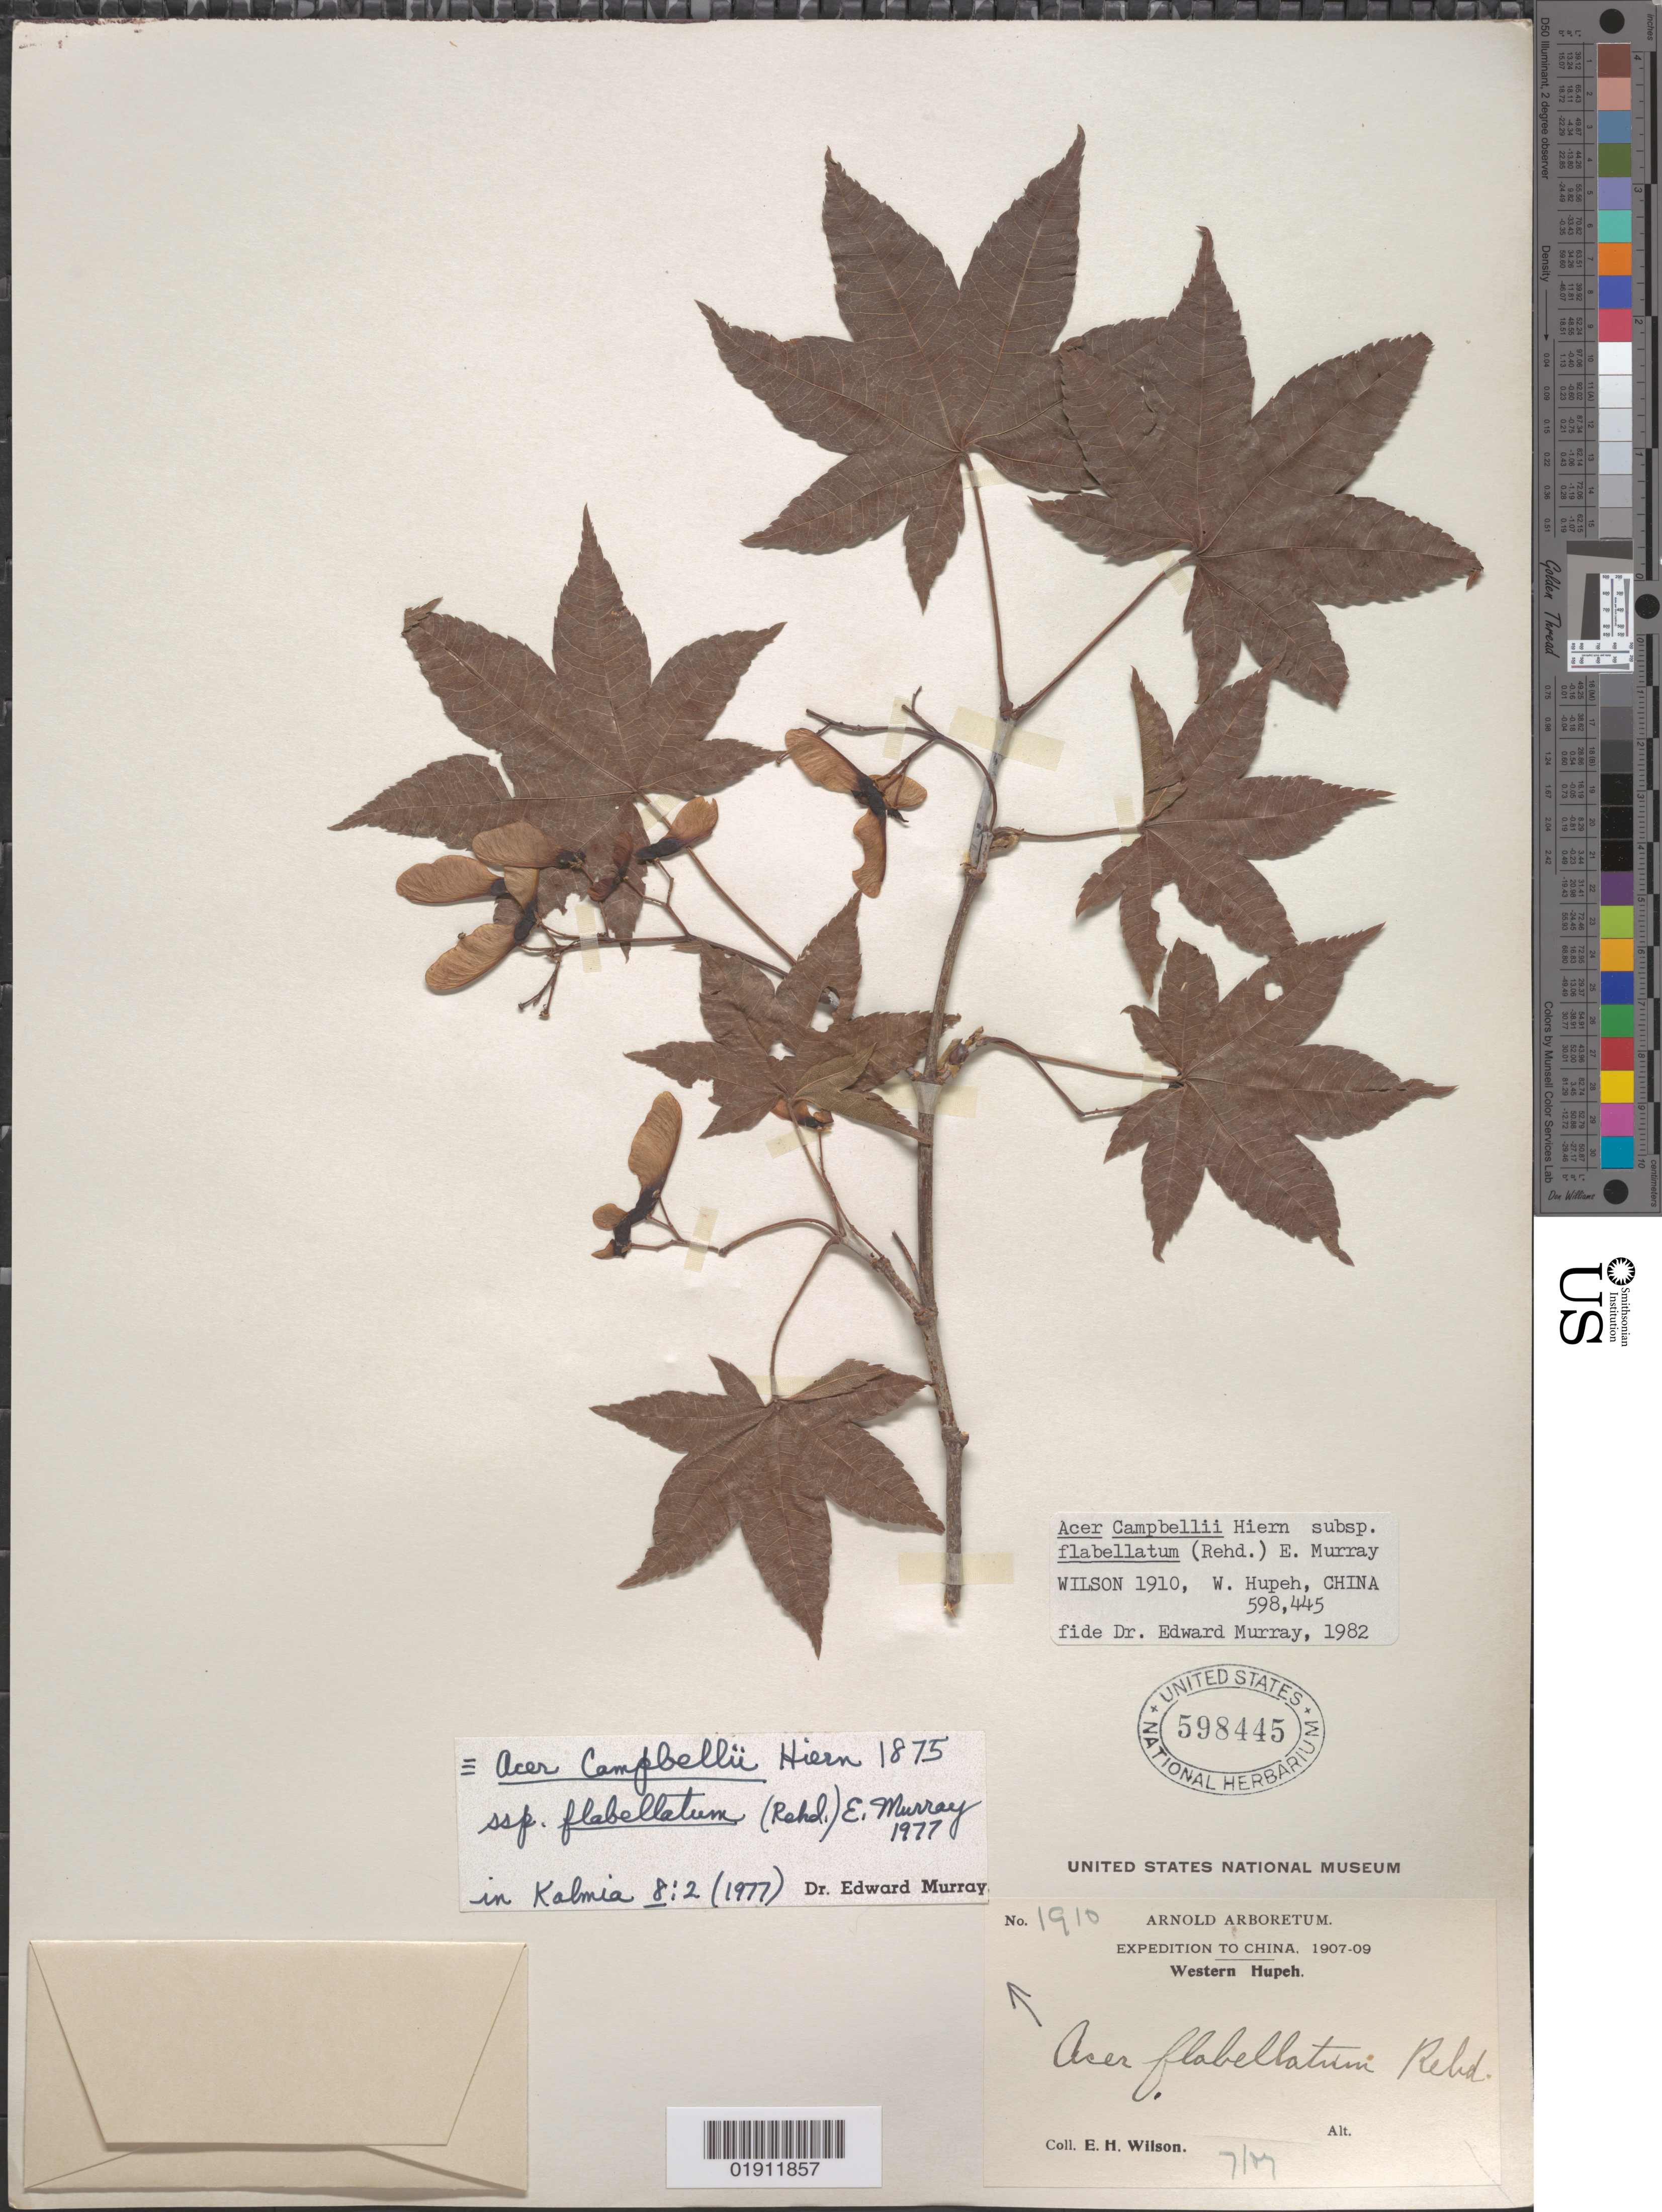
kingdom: Plantae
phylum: Tracheophyta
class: Magnoliopsida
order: Sapindales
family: Sapindaceae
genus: Acer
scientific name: Acer campbellii subsp. flabellatum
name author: (Rehder) A.E. Murray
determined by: Murray, Edward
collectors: E. H. Wilson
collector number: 1910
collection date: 1907-07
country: China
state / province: Hubei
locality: Western Hupeh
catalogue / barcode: US 598445